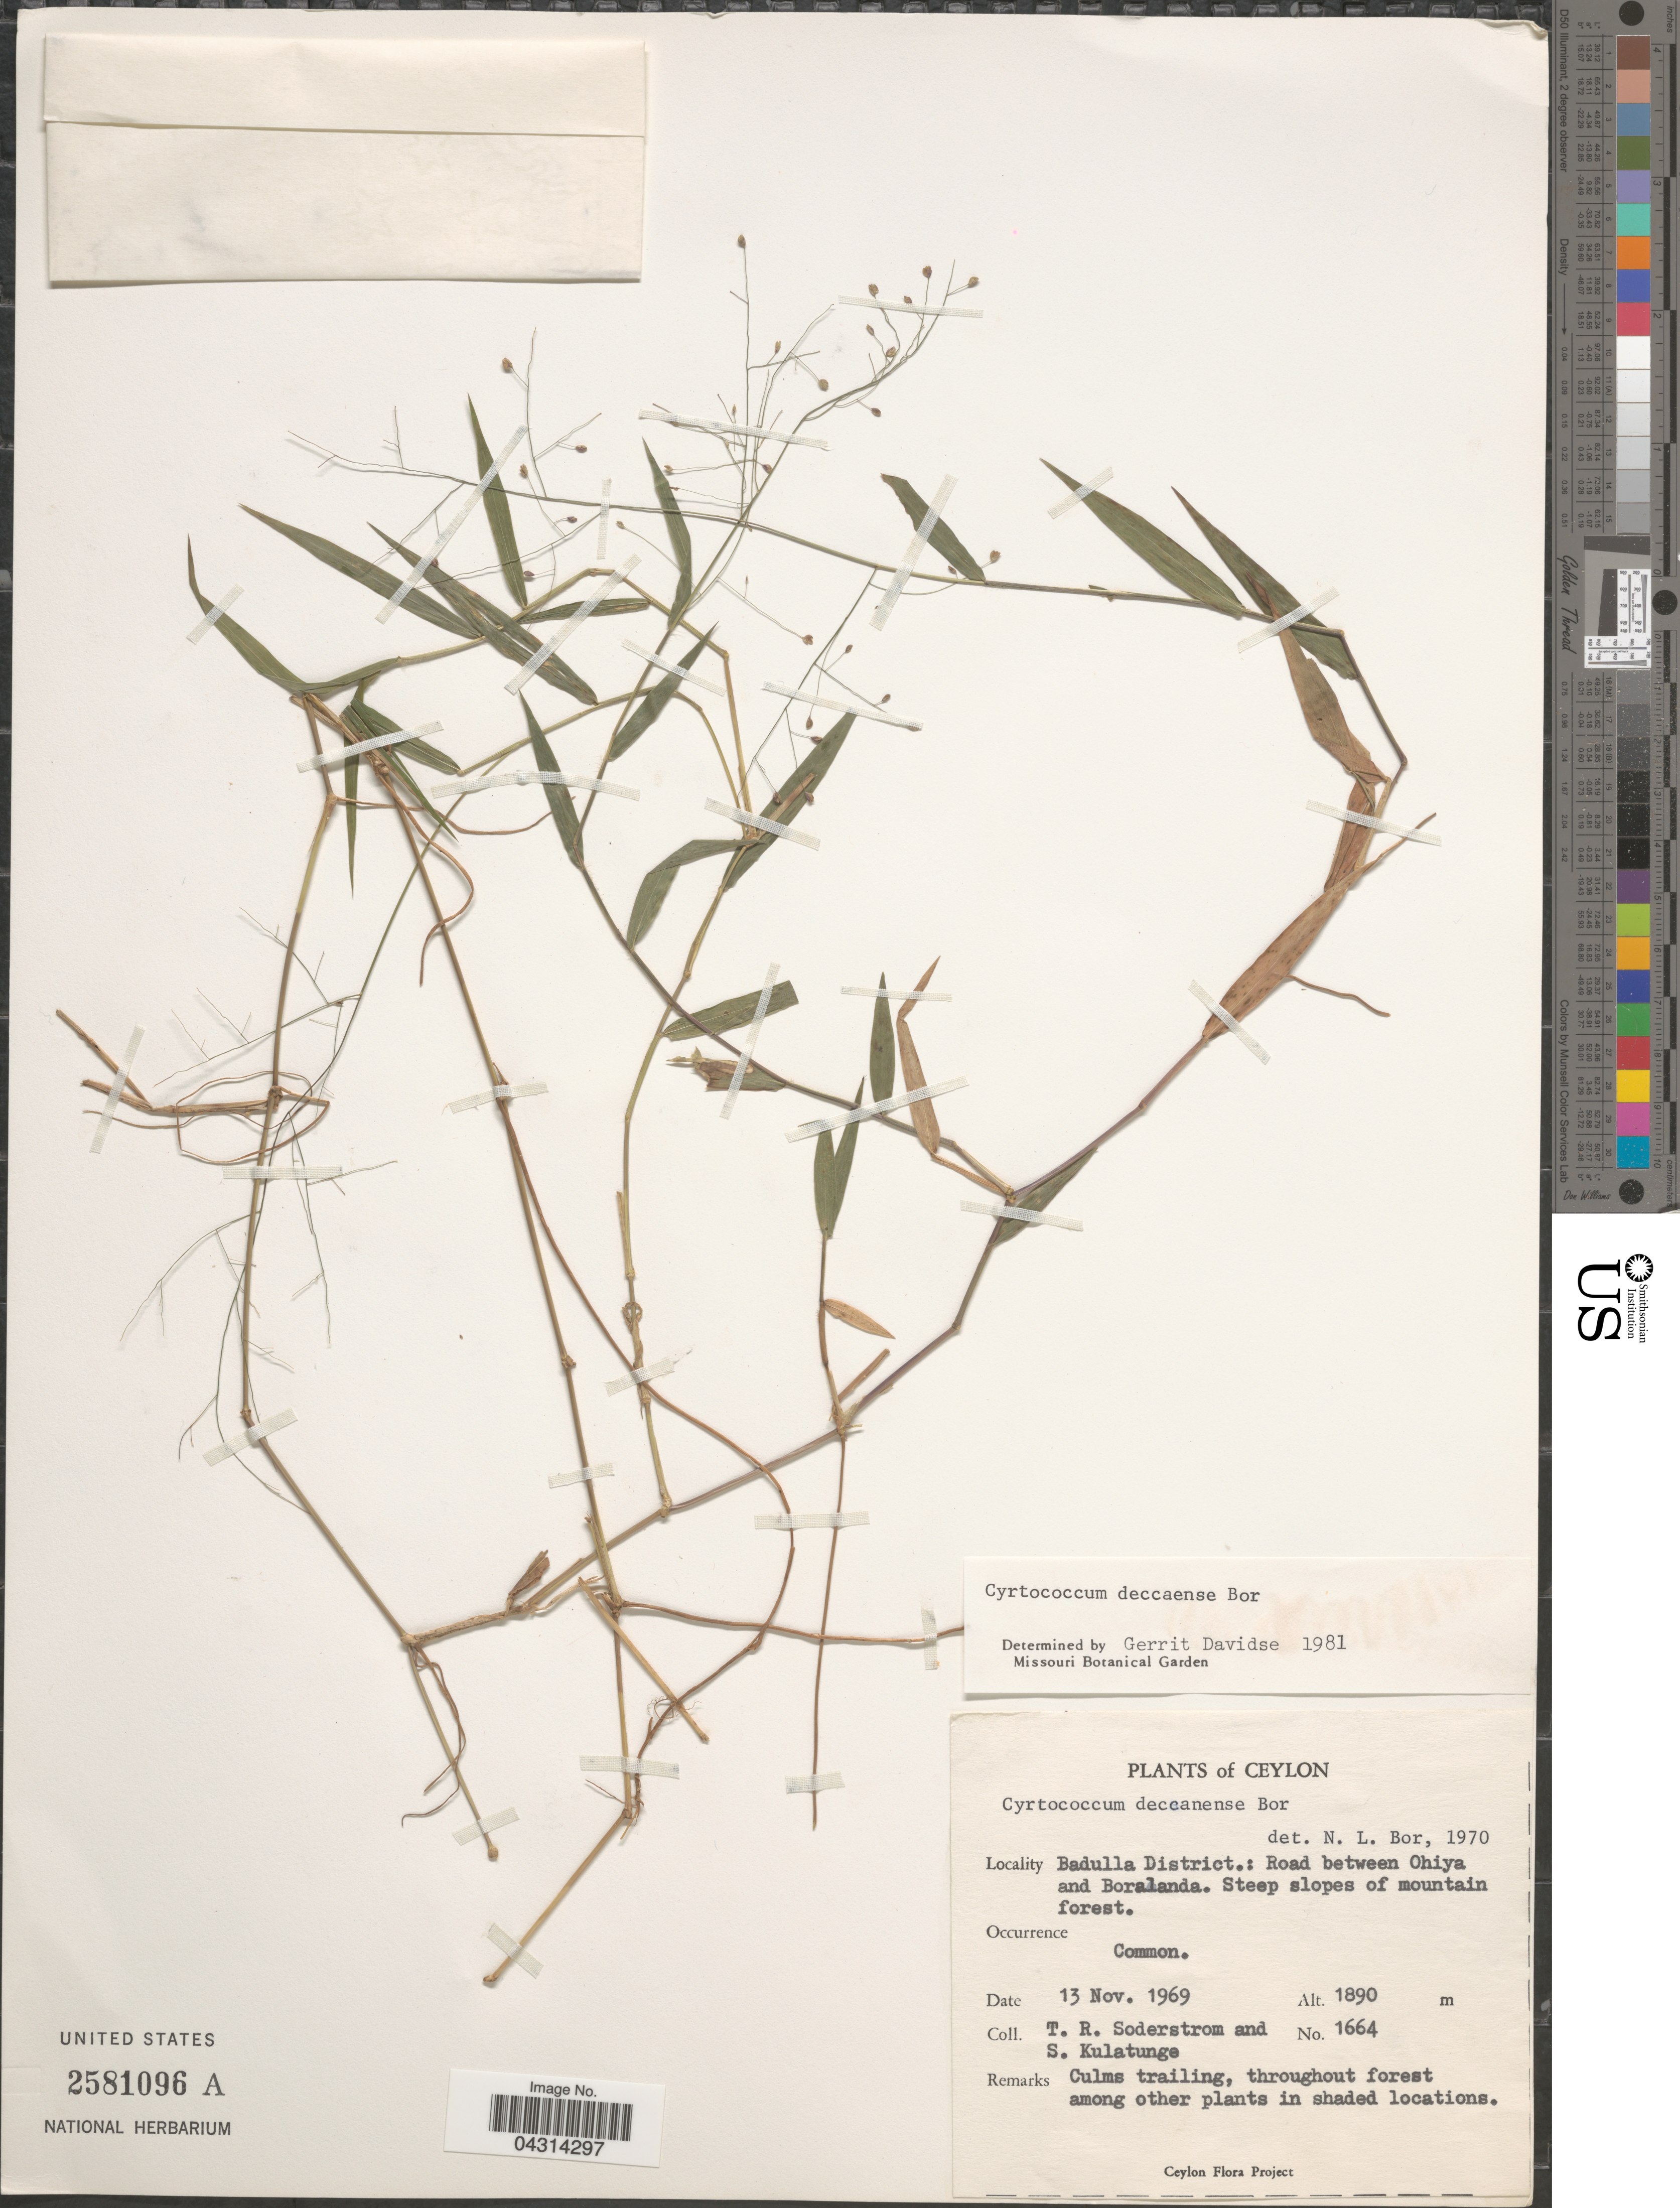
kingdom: Plantae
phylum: Tracheophyta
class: Liliopsida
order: Poales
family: Poaceae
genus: Cyrtococcum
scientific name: Cyrtococcum deccanense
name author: Bor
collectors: T. R. Soderstrom & S. Kulatunge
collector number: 1664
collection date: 1969-11-13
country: Sri Lanka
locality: Ceylon. Badulla District: Road between Ohiya and Boralanda. Steep slopes of mountain forest.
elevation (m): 1890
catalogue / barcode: US 2581096A